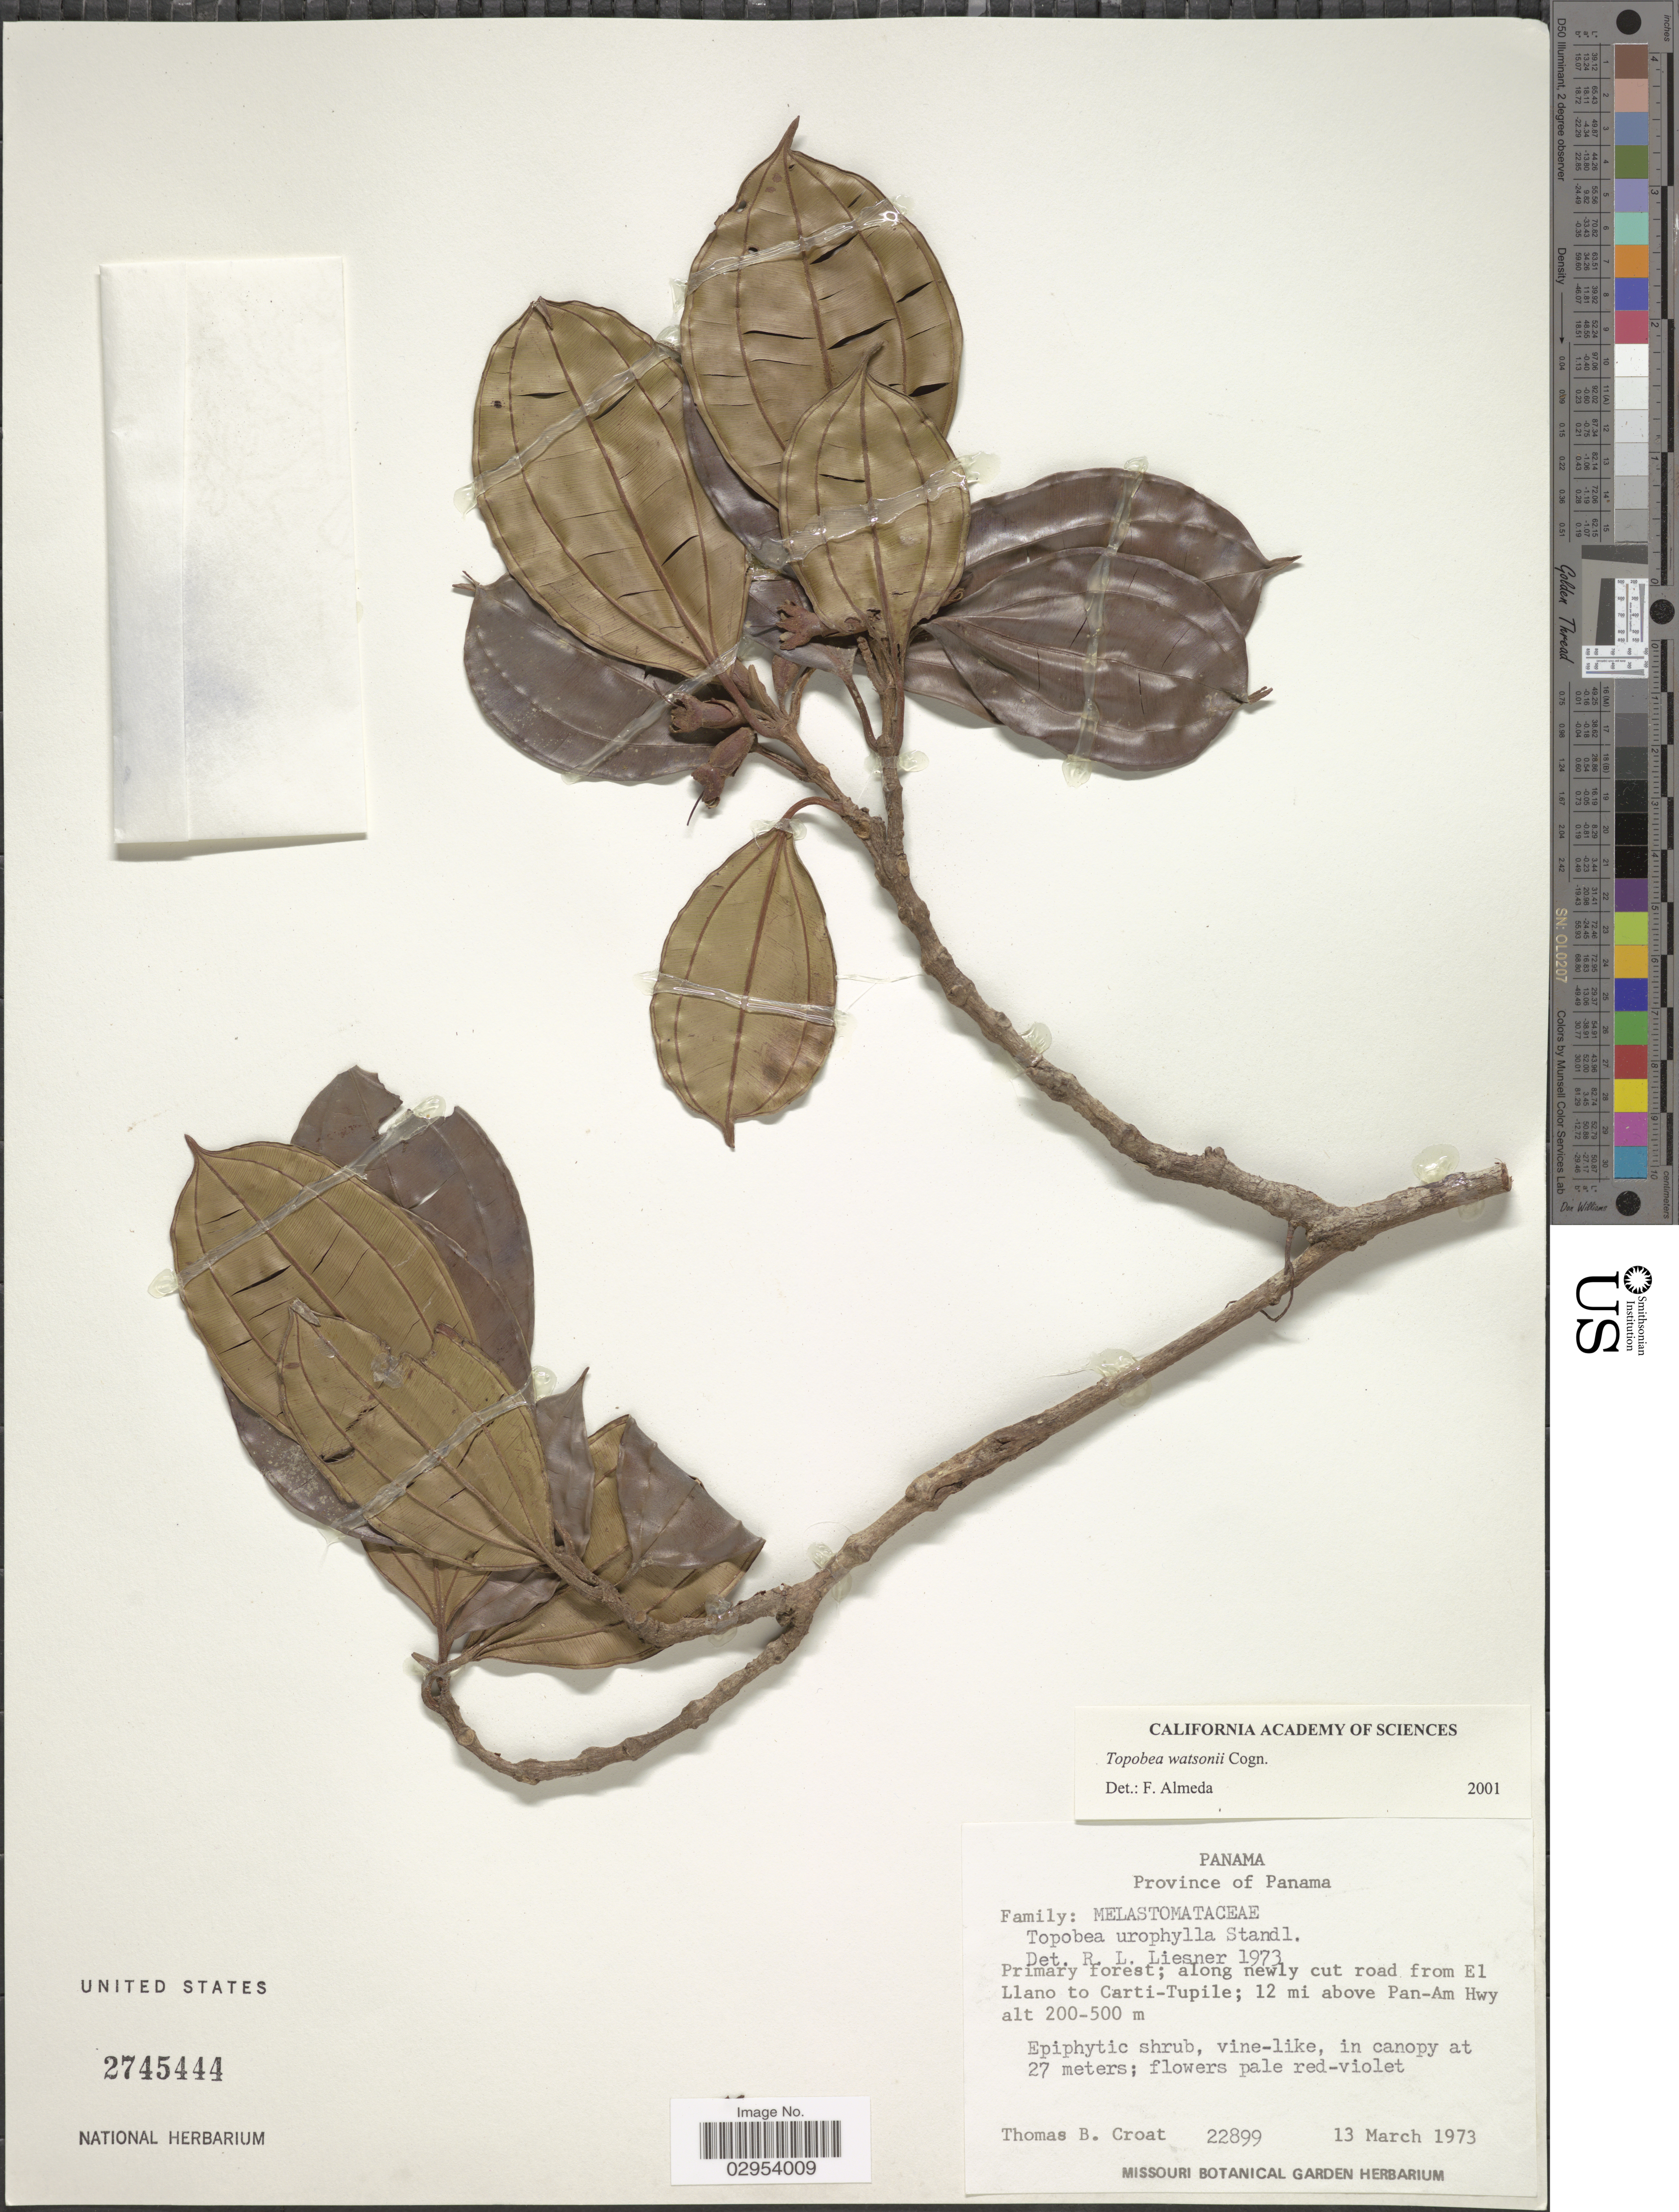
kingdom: Plantae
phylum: Tracheophyta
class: Magnoliopsida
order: Myrtales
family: Melastomataceae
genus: Topobea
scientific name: Topobea watsonii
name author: Cogn.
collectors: T. B. Croat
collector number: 22899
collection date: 1973-03-13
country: Panama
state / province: Panamá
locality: Along newly cut road from El LLano to Carti-Tupile; 12 mi above Pan-Am hwy.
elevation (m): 200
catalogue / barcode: US 2745444